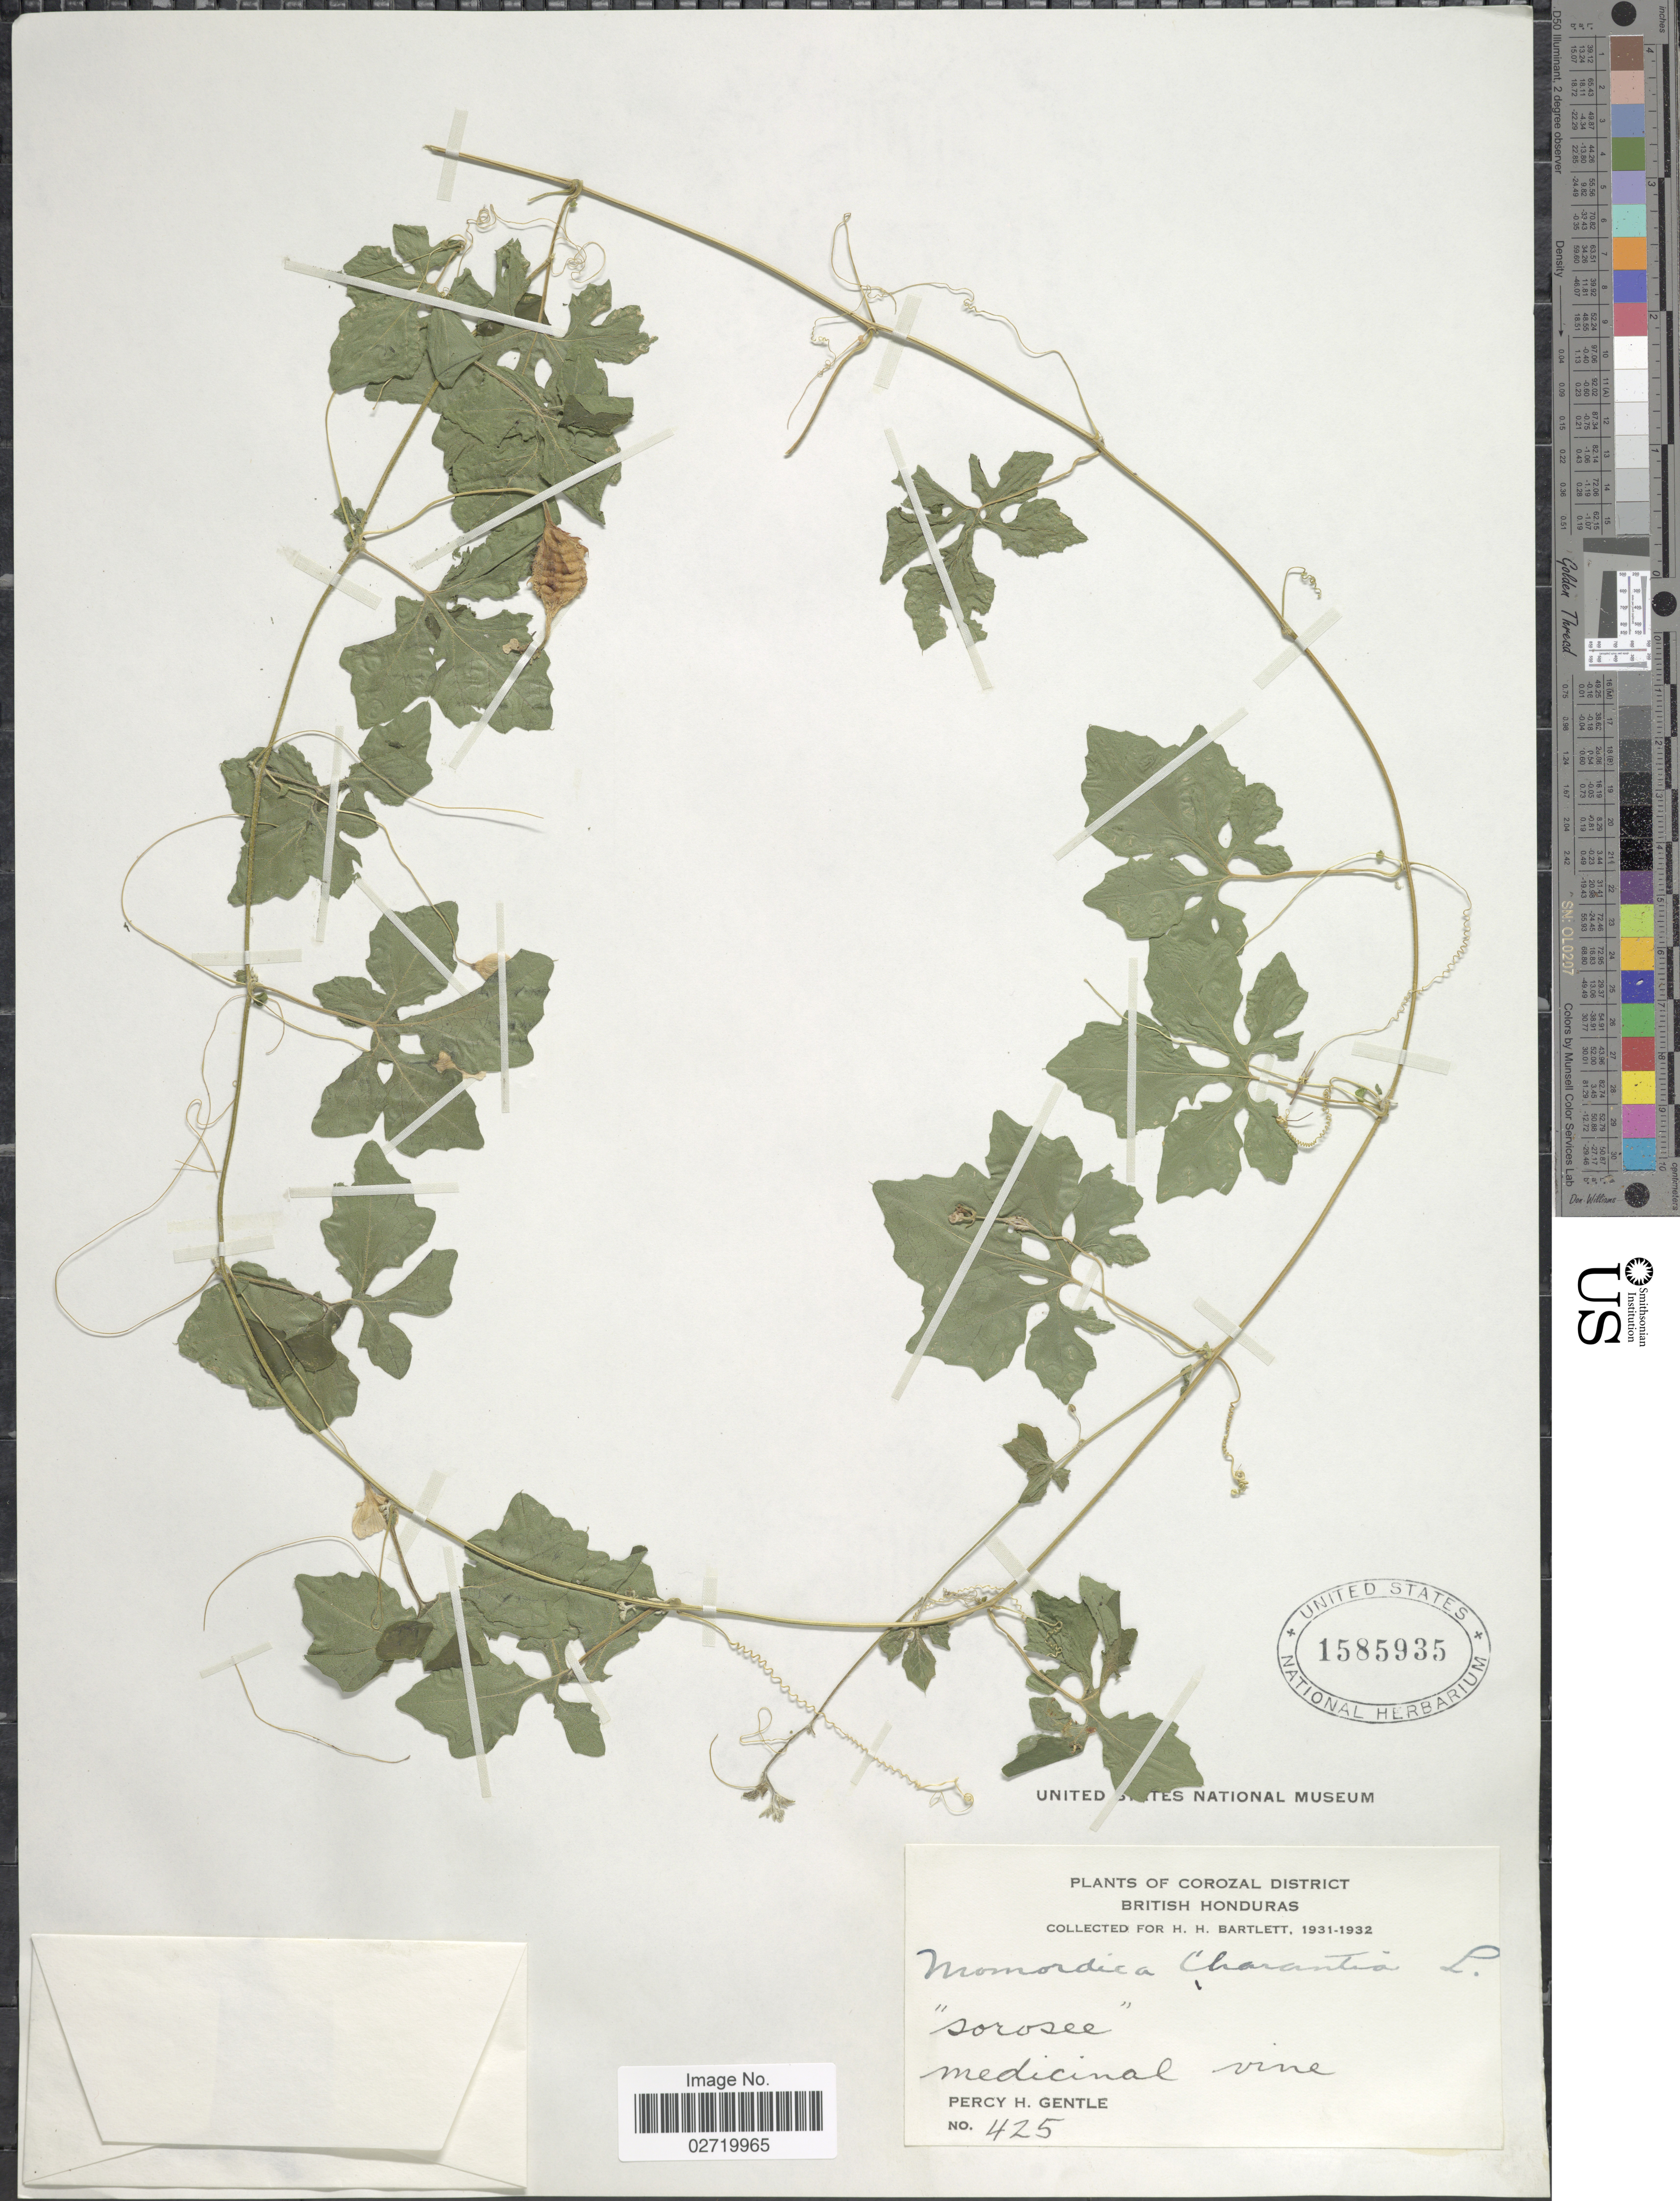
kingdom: Plantae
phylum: Tracheophyta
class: Magnoliopsida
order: Cucurbitales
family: Cucurbitaceae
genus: Momordica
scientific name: Momordica charantia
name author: L.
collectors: P. H. Gentle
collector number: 425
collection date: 1931/1932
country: Belize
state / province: Corozal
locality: British Honduras.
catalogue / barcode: US 1585935